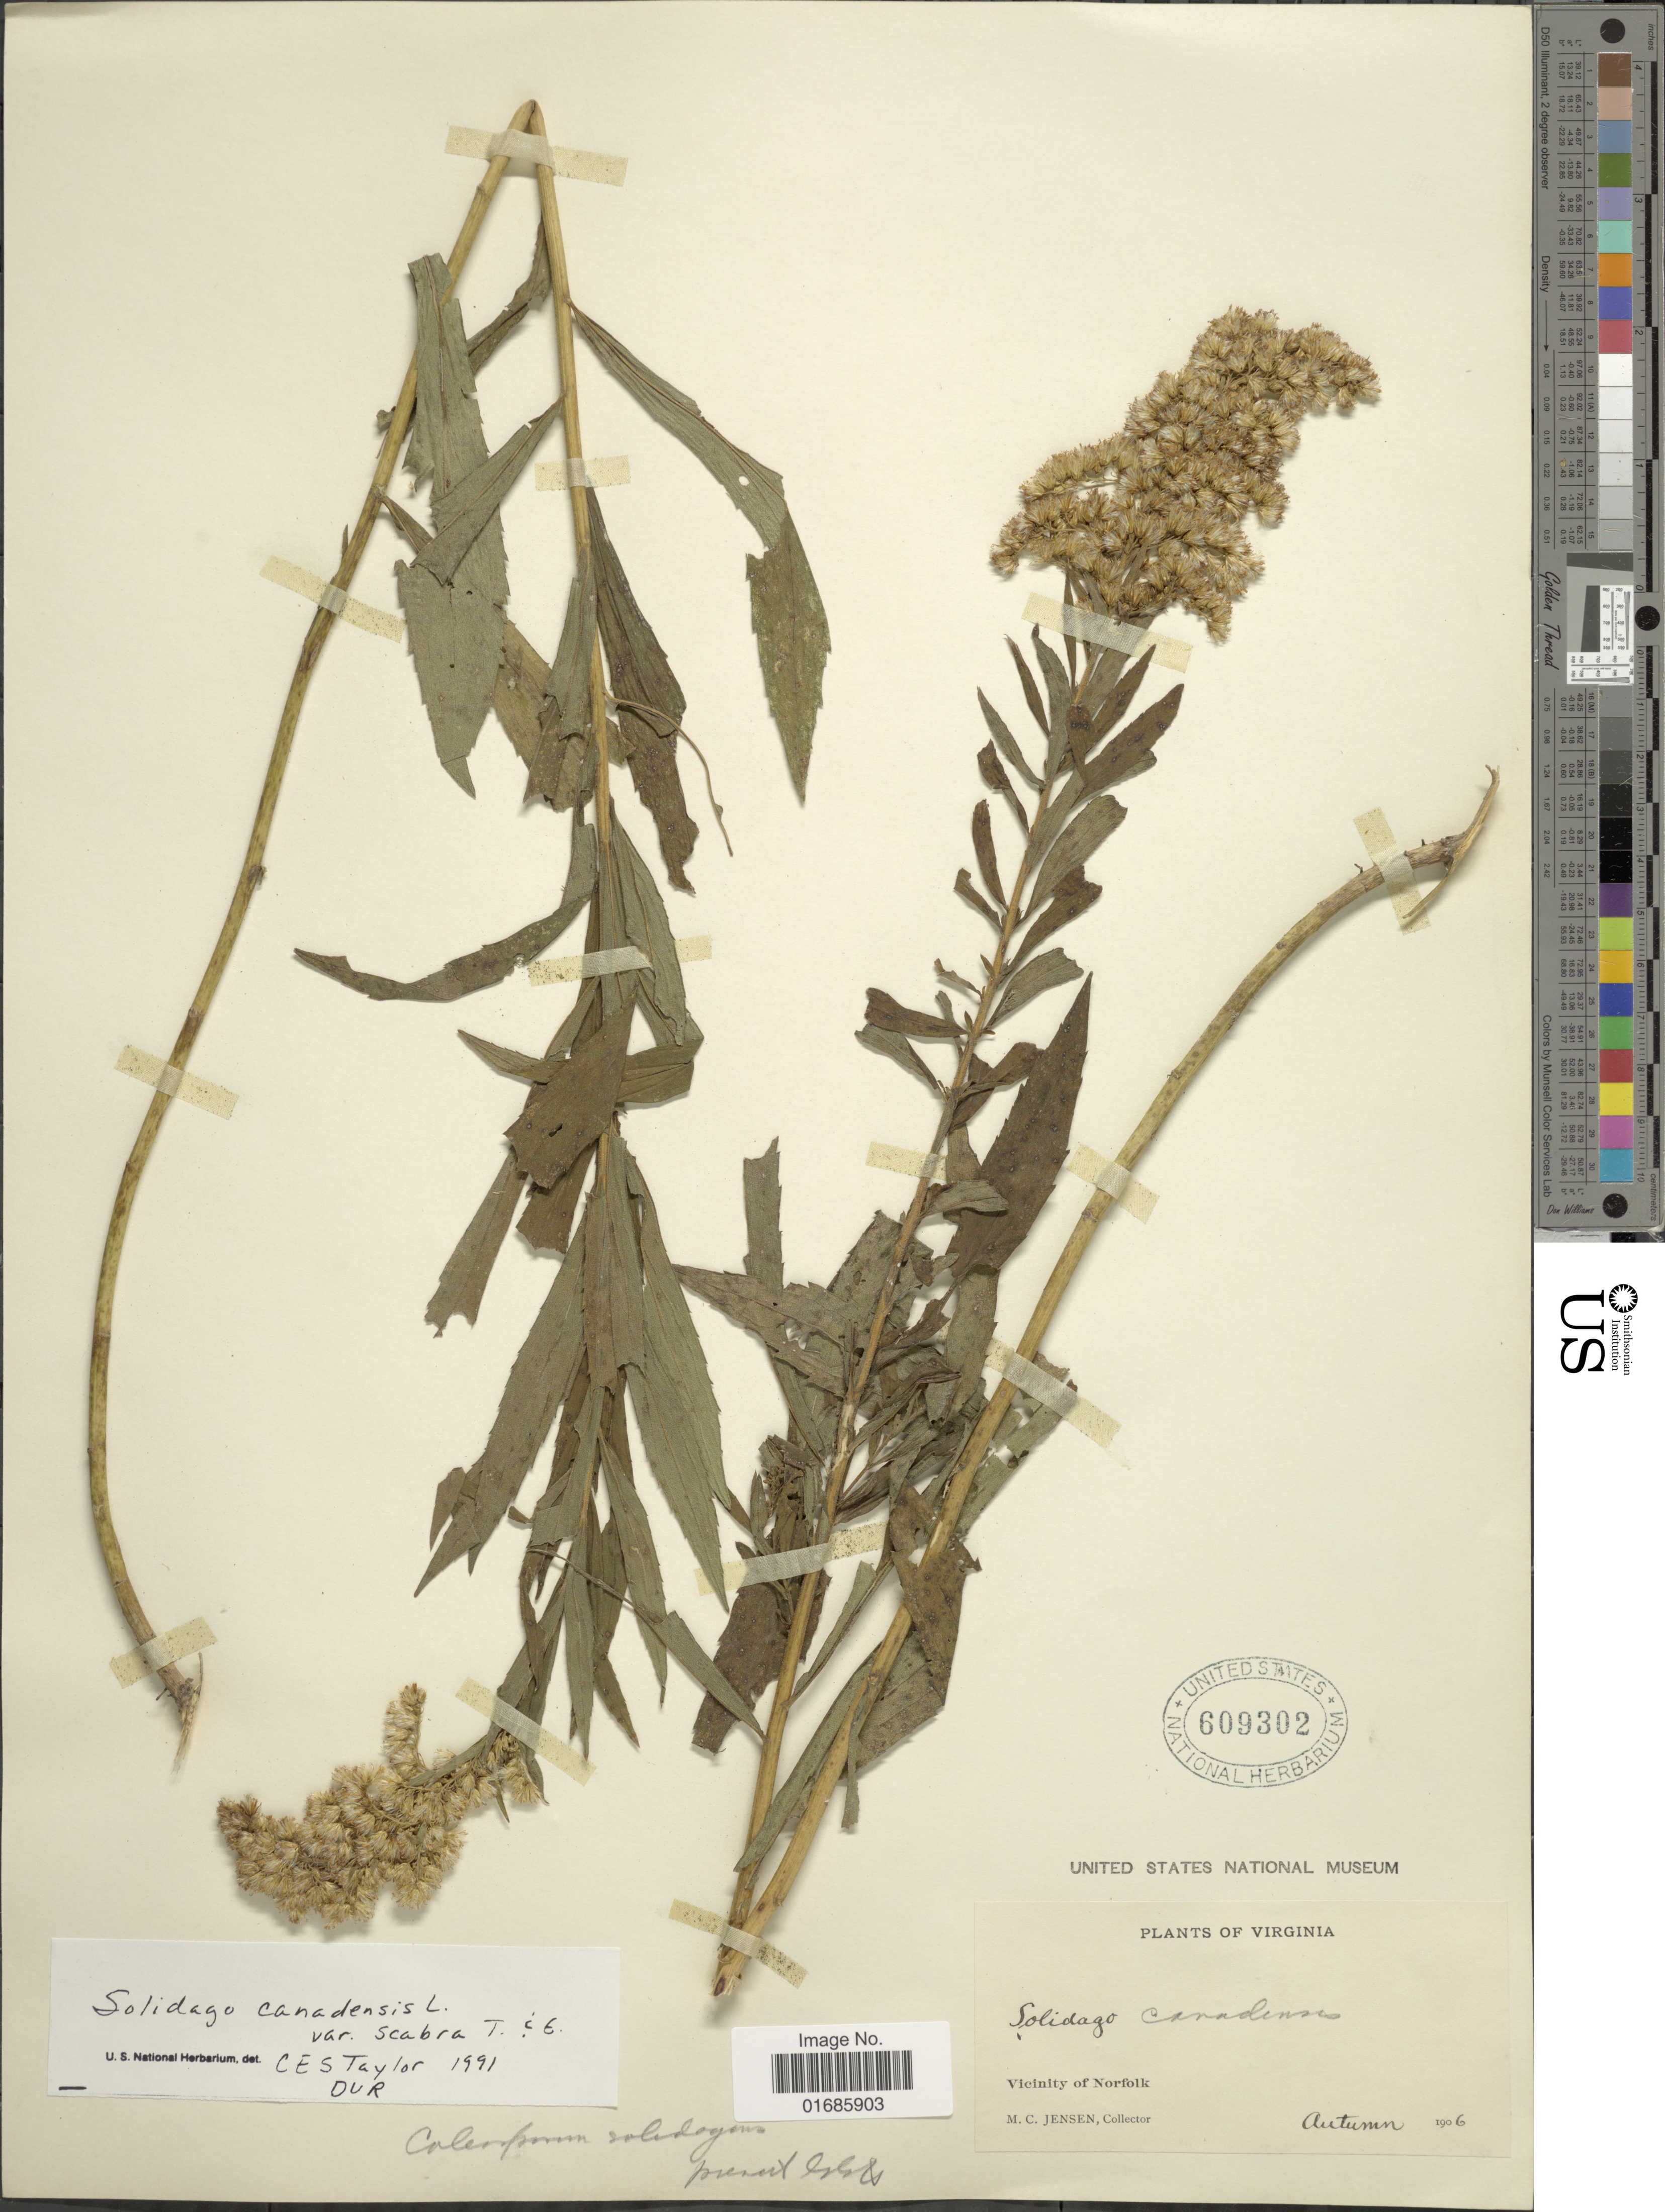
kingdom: Plantae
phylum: Tracheophyta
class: Magnoliopsida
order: Asterales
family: Asteraceae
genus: Solidago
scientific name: Solidago canadensis var. scabra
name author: (Muhl. ex Willd.) Torr. & A. Gray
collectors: M. C. Jensen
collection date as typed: Autumn 1906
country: United States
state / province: Virginia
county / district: City of Norfolk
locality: Vicinity of Norfolk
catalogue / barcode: US 609302